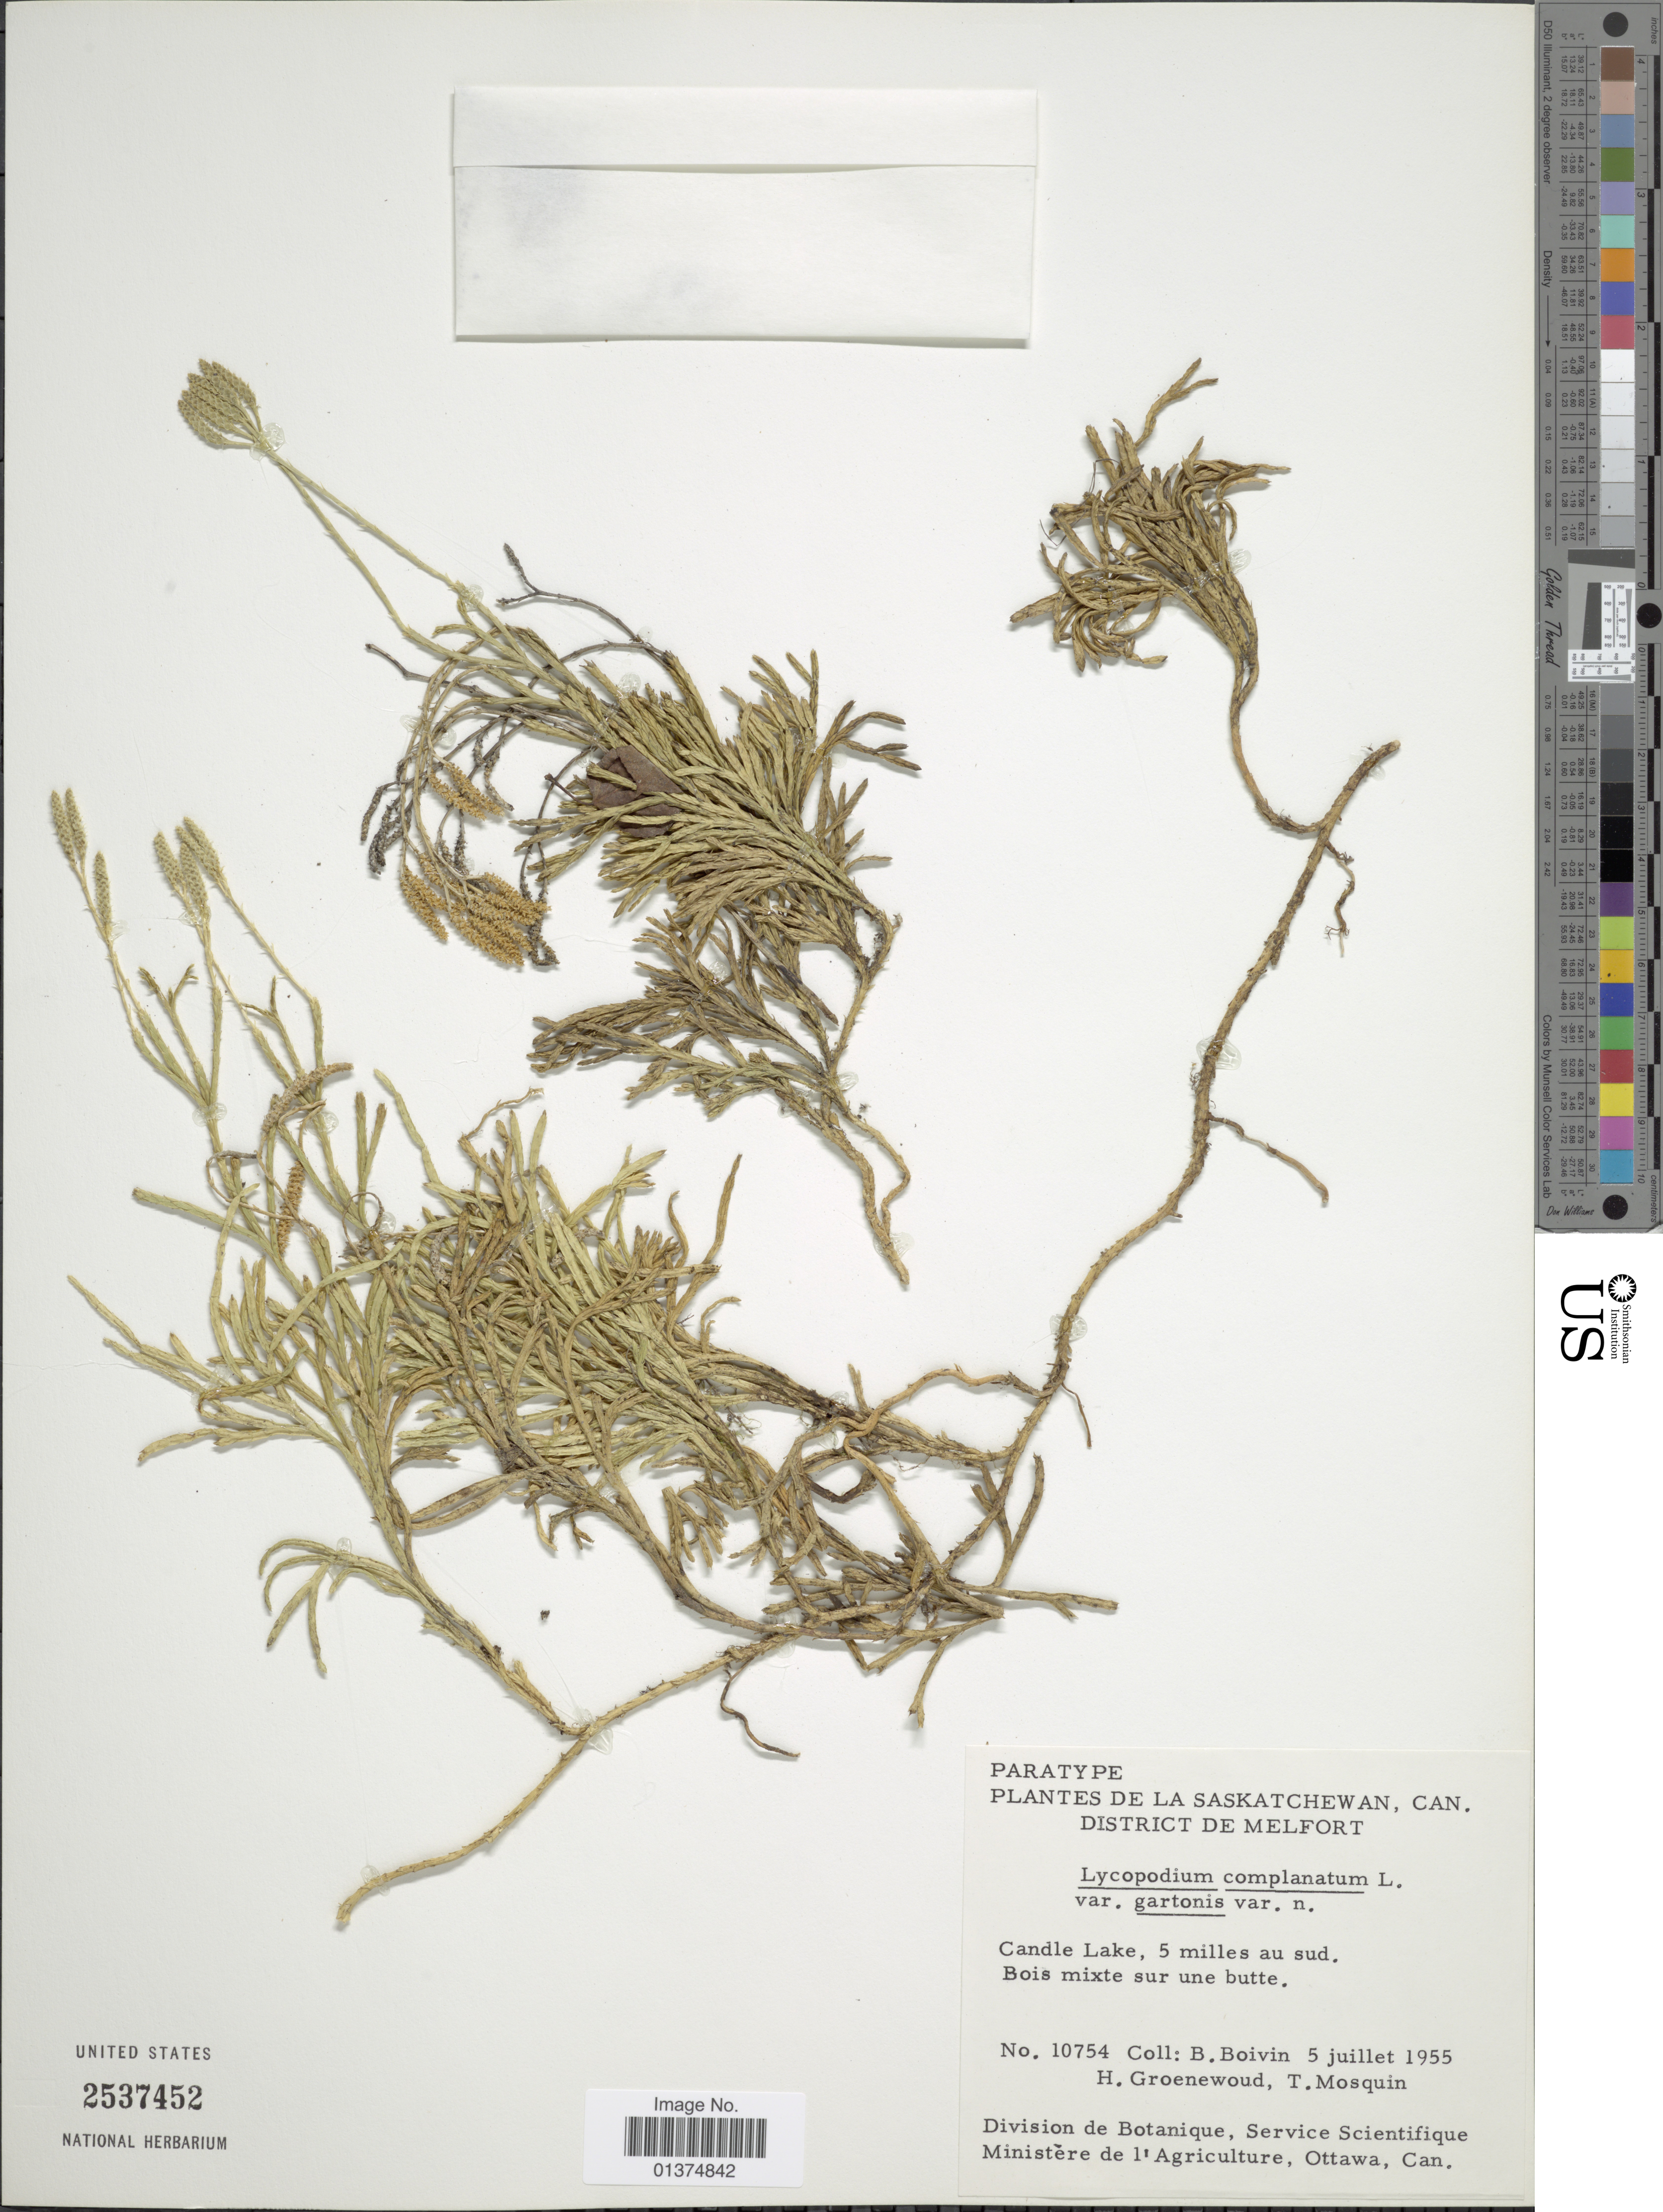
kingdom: Plantae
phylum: Tracheophyta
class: Lycopodiopsida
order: Lycopodiales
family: Lycopodiaceae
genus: Diphasiastrum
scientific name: Diphasiastrum complanatum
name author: (L.) Holub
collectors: J. R. B. Boivin, H. Groenewoud & T. Mosquin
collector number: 10754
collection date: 1955-07-05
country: Canada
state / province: Saskatchewan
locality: District de Melfort, Candle Lake, 5 miles au sud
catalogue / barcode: US 2537452